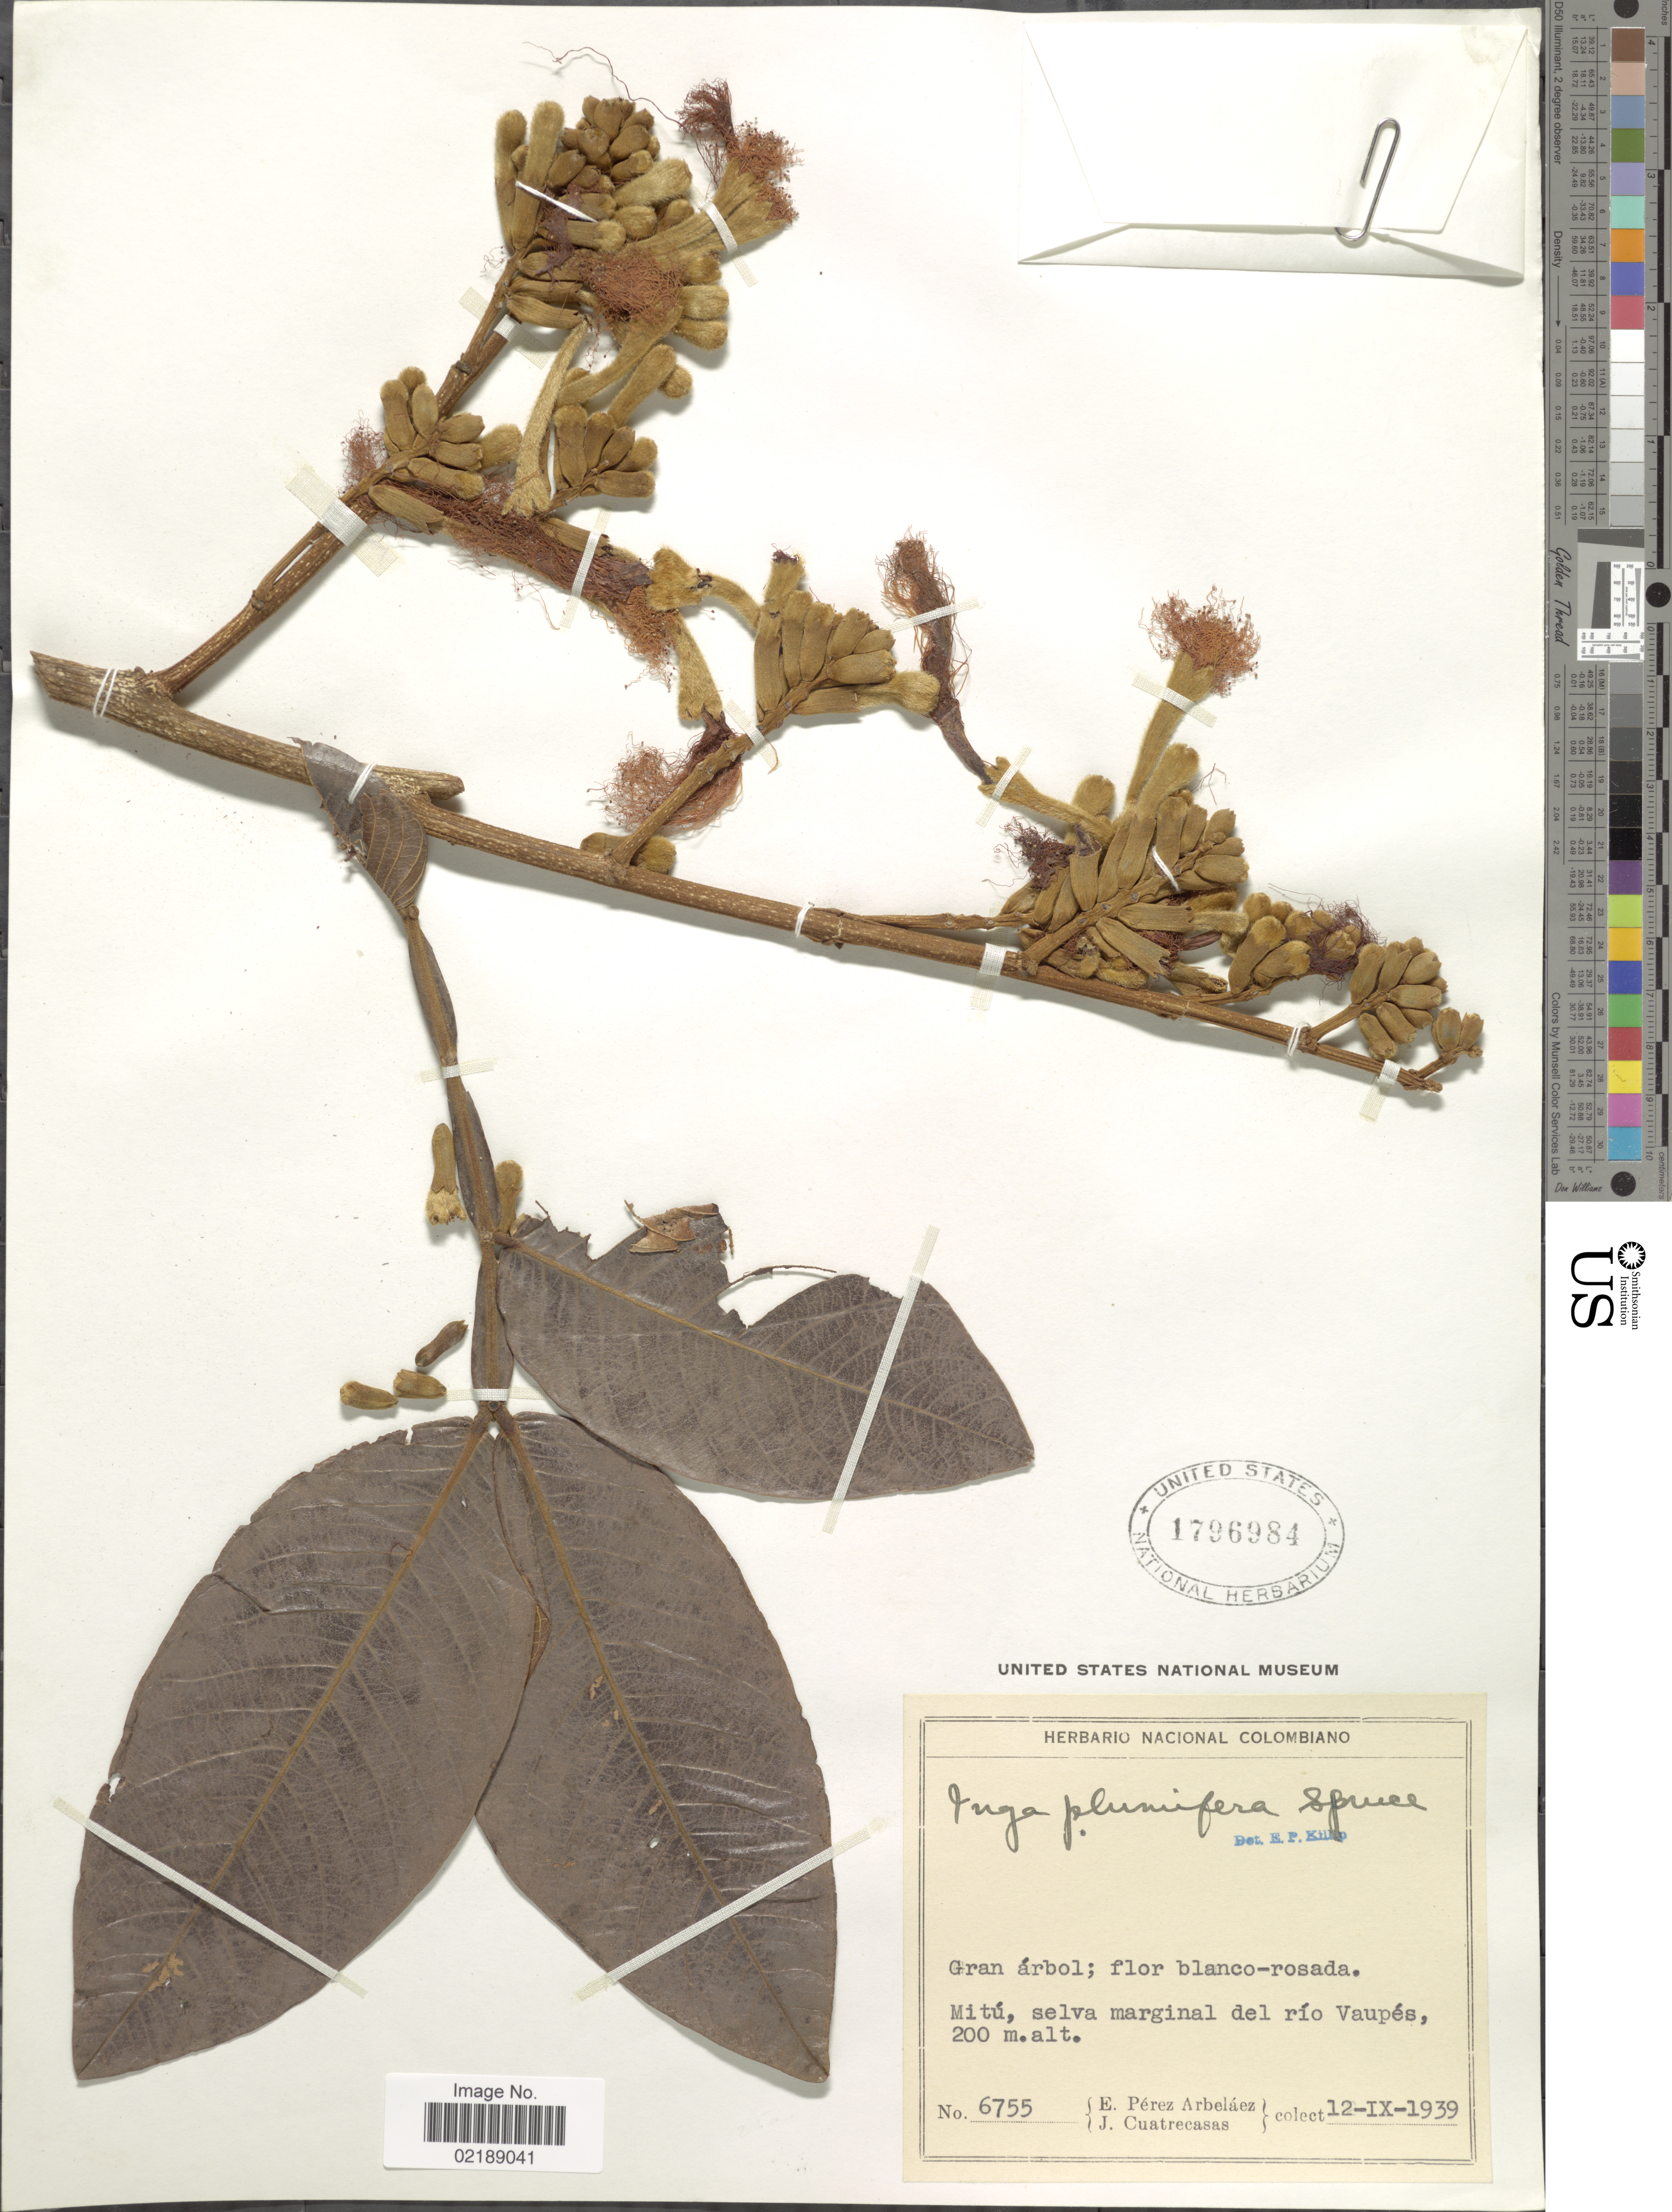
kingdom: Plantae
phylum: Tracheophyta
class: Magnoliopsida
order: Fabales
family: Fabaceae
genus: Inga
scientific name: Inga plumifera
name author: Spruce ex Benth.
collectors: E. Pérez Arbeláez & J. Cuatrecasas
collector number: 6755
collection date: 1939-09-12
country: Colombia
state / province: Vaupés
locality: Mitu, selva marginal del rio Vaupes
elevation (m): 200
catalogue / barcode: US 1796984